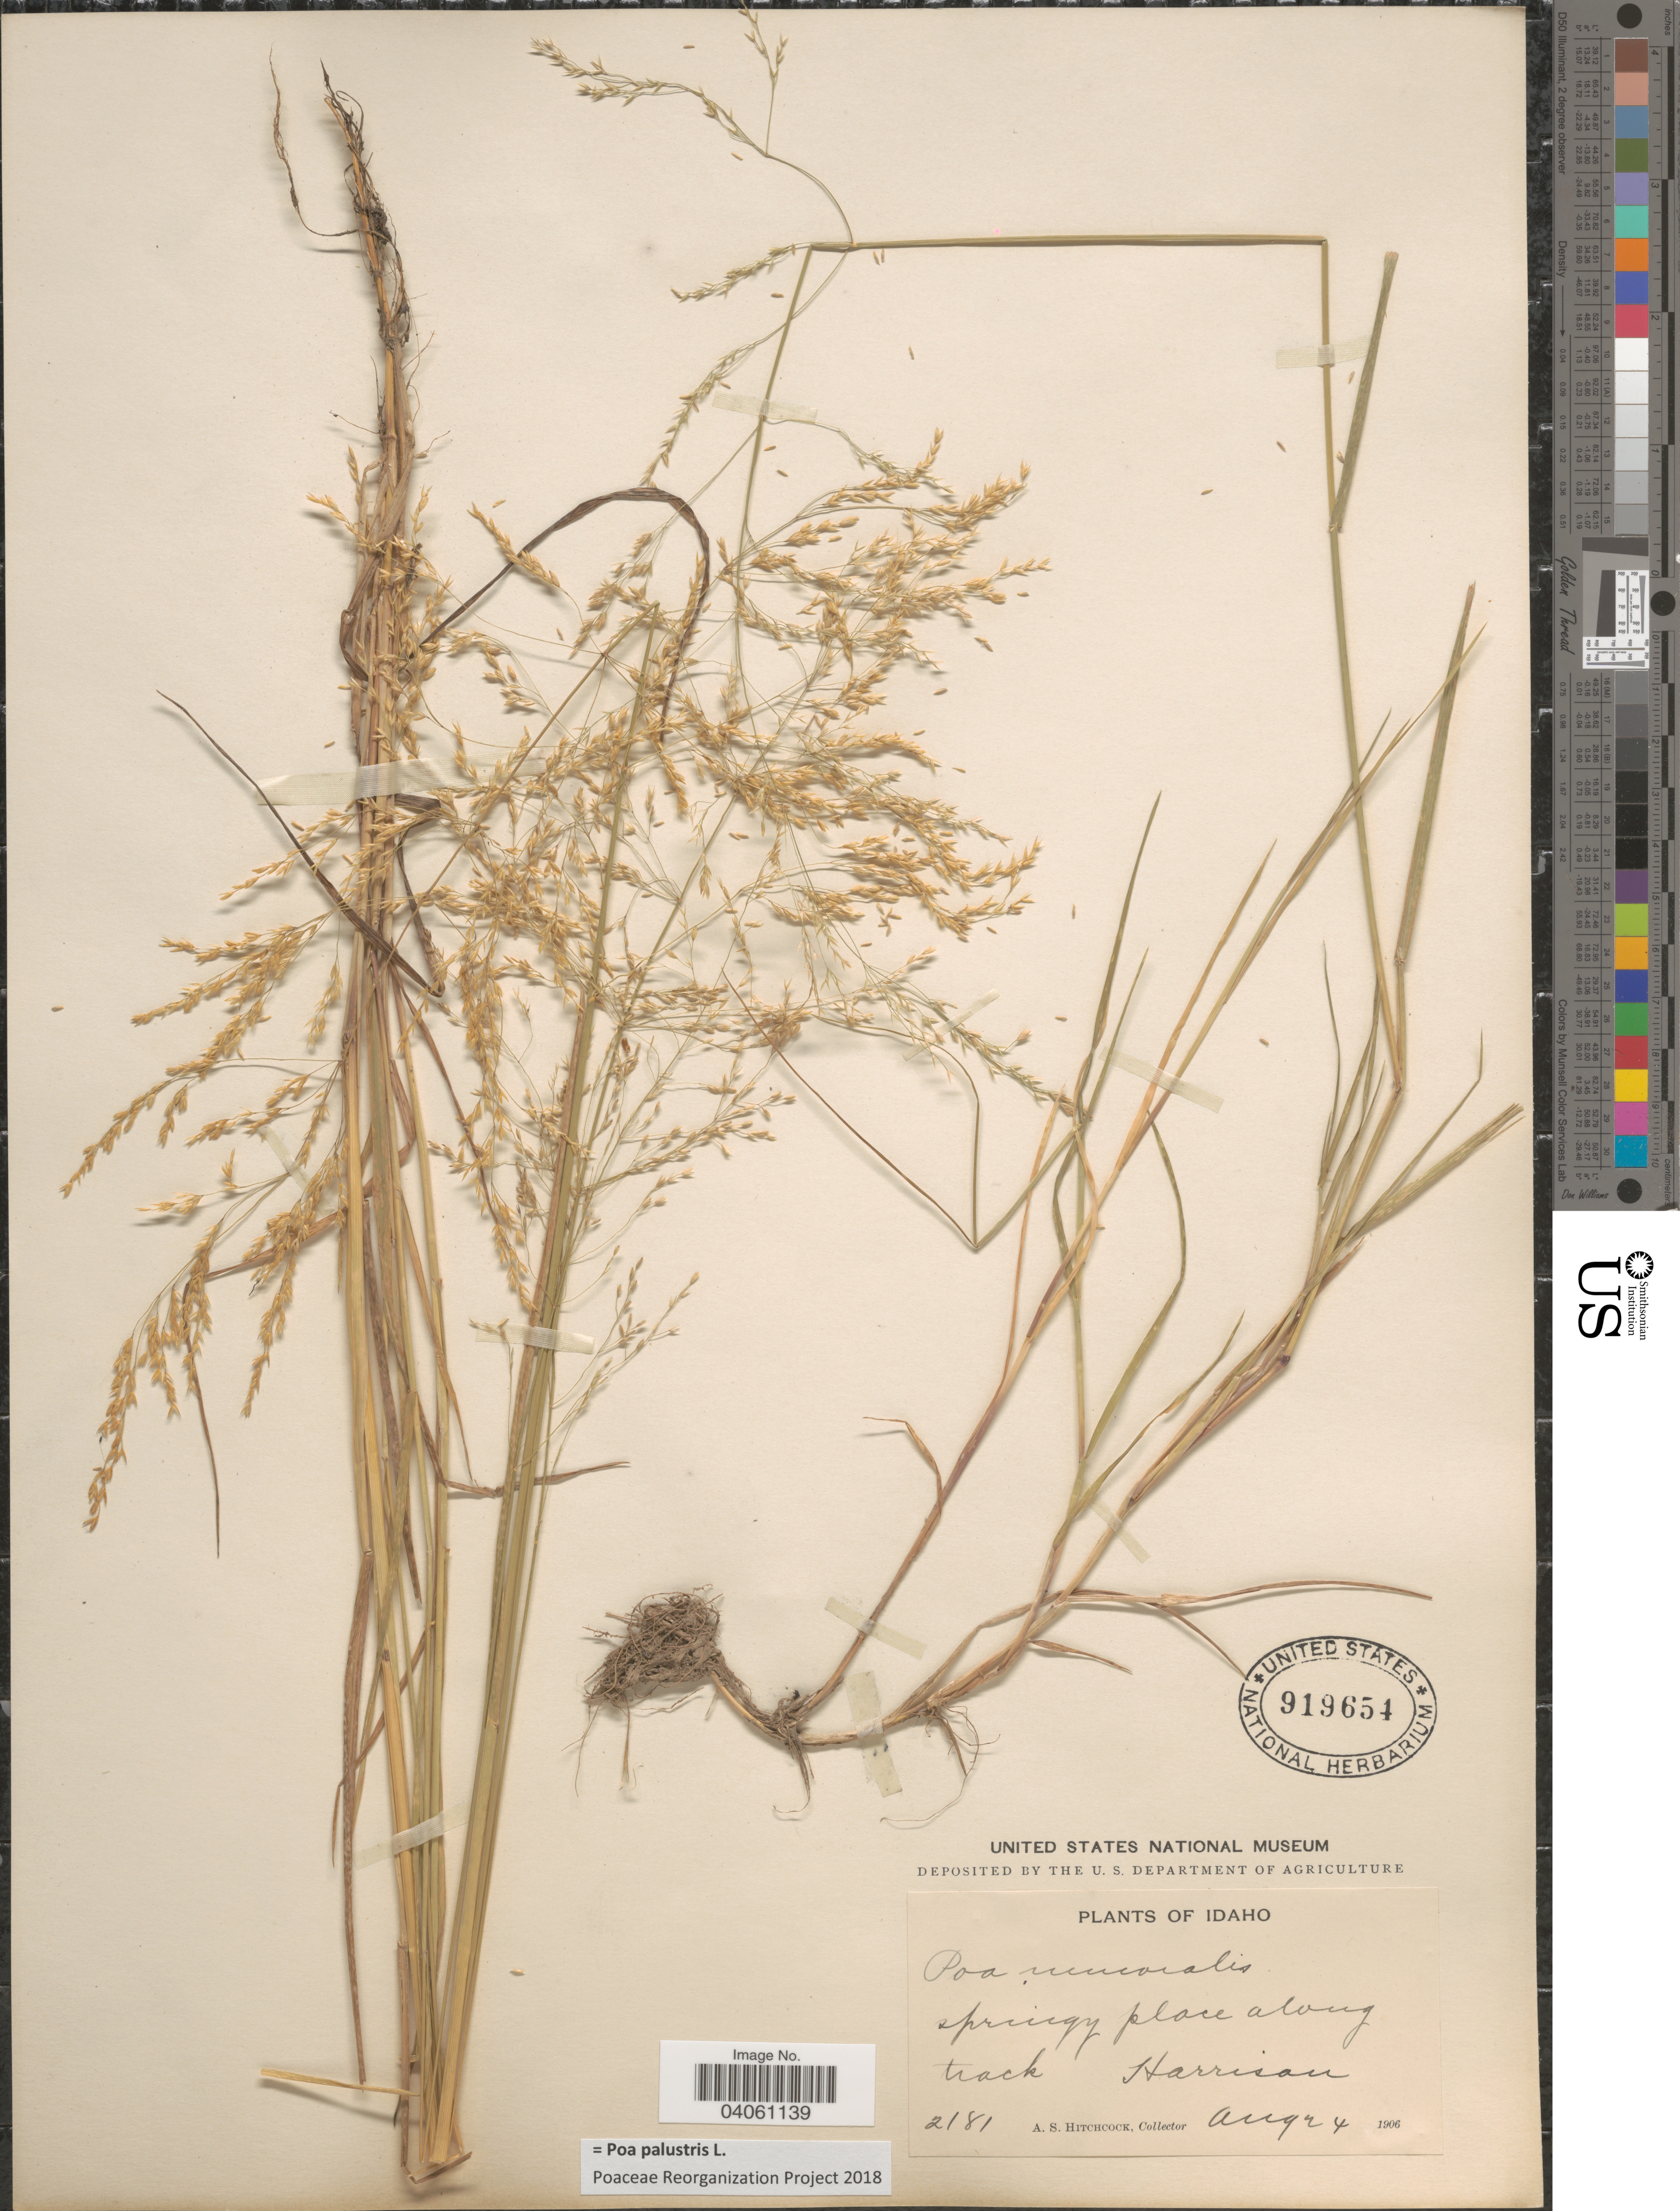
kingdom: Plantae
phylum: Tracheophyta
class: Liliopsida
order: Poales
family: Poaceae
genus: Poa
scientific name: Poa palustris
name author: L.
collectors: A. S. Hitchcock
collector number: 2181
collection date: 1906-08-24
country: United States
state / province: Idaho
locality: Along track, Harrison.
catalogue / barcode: US 919654